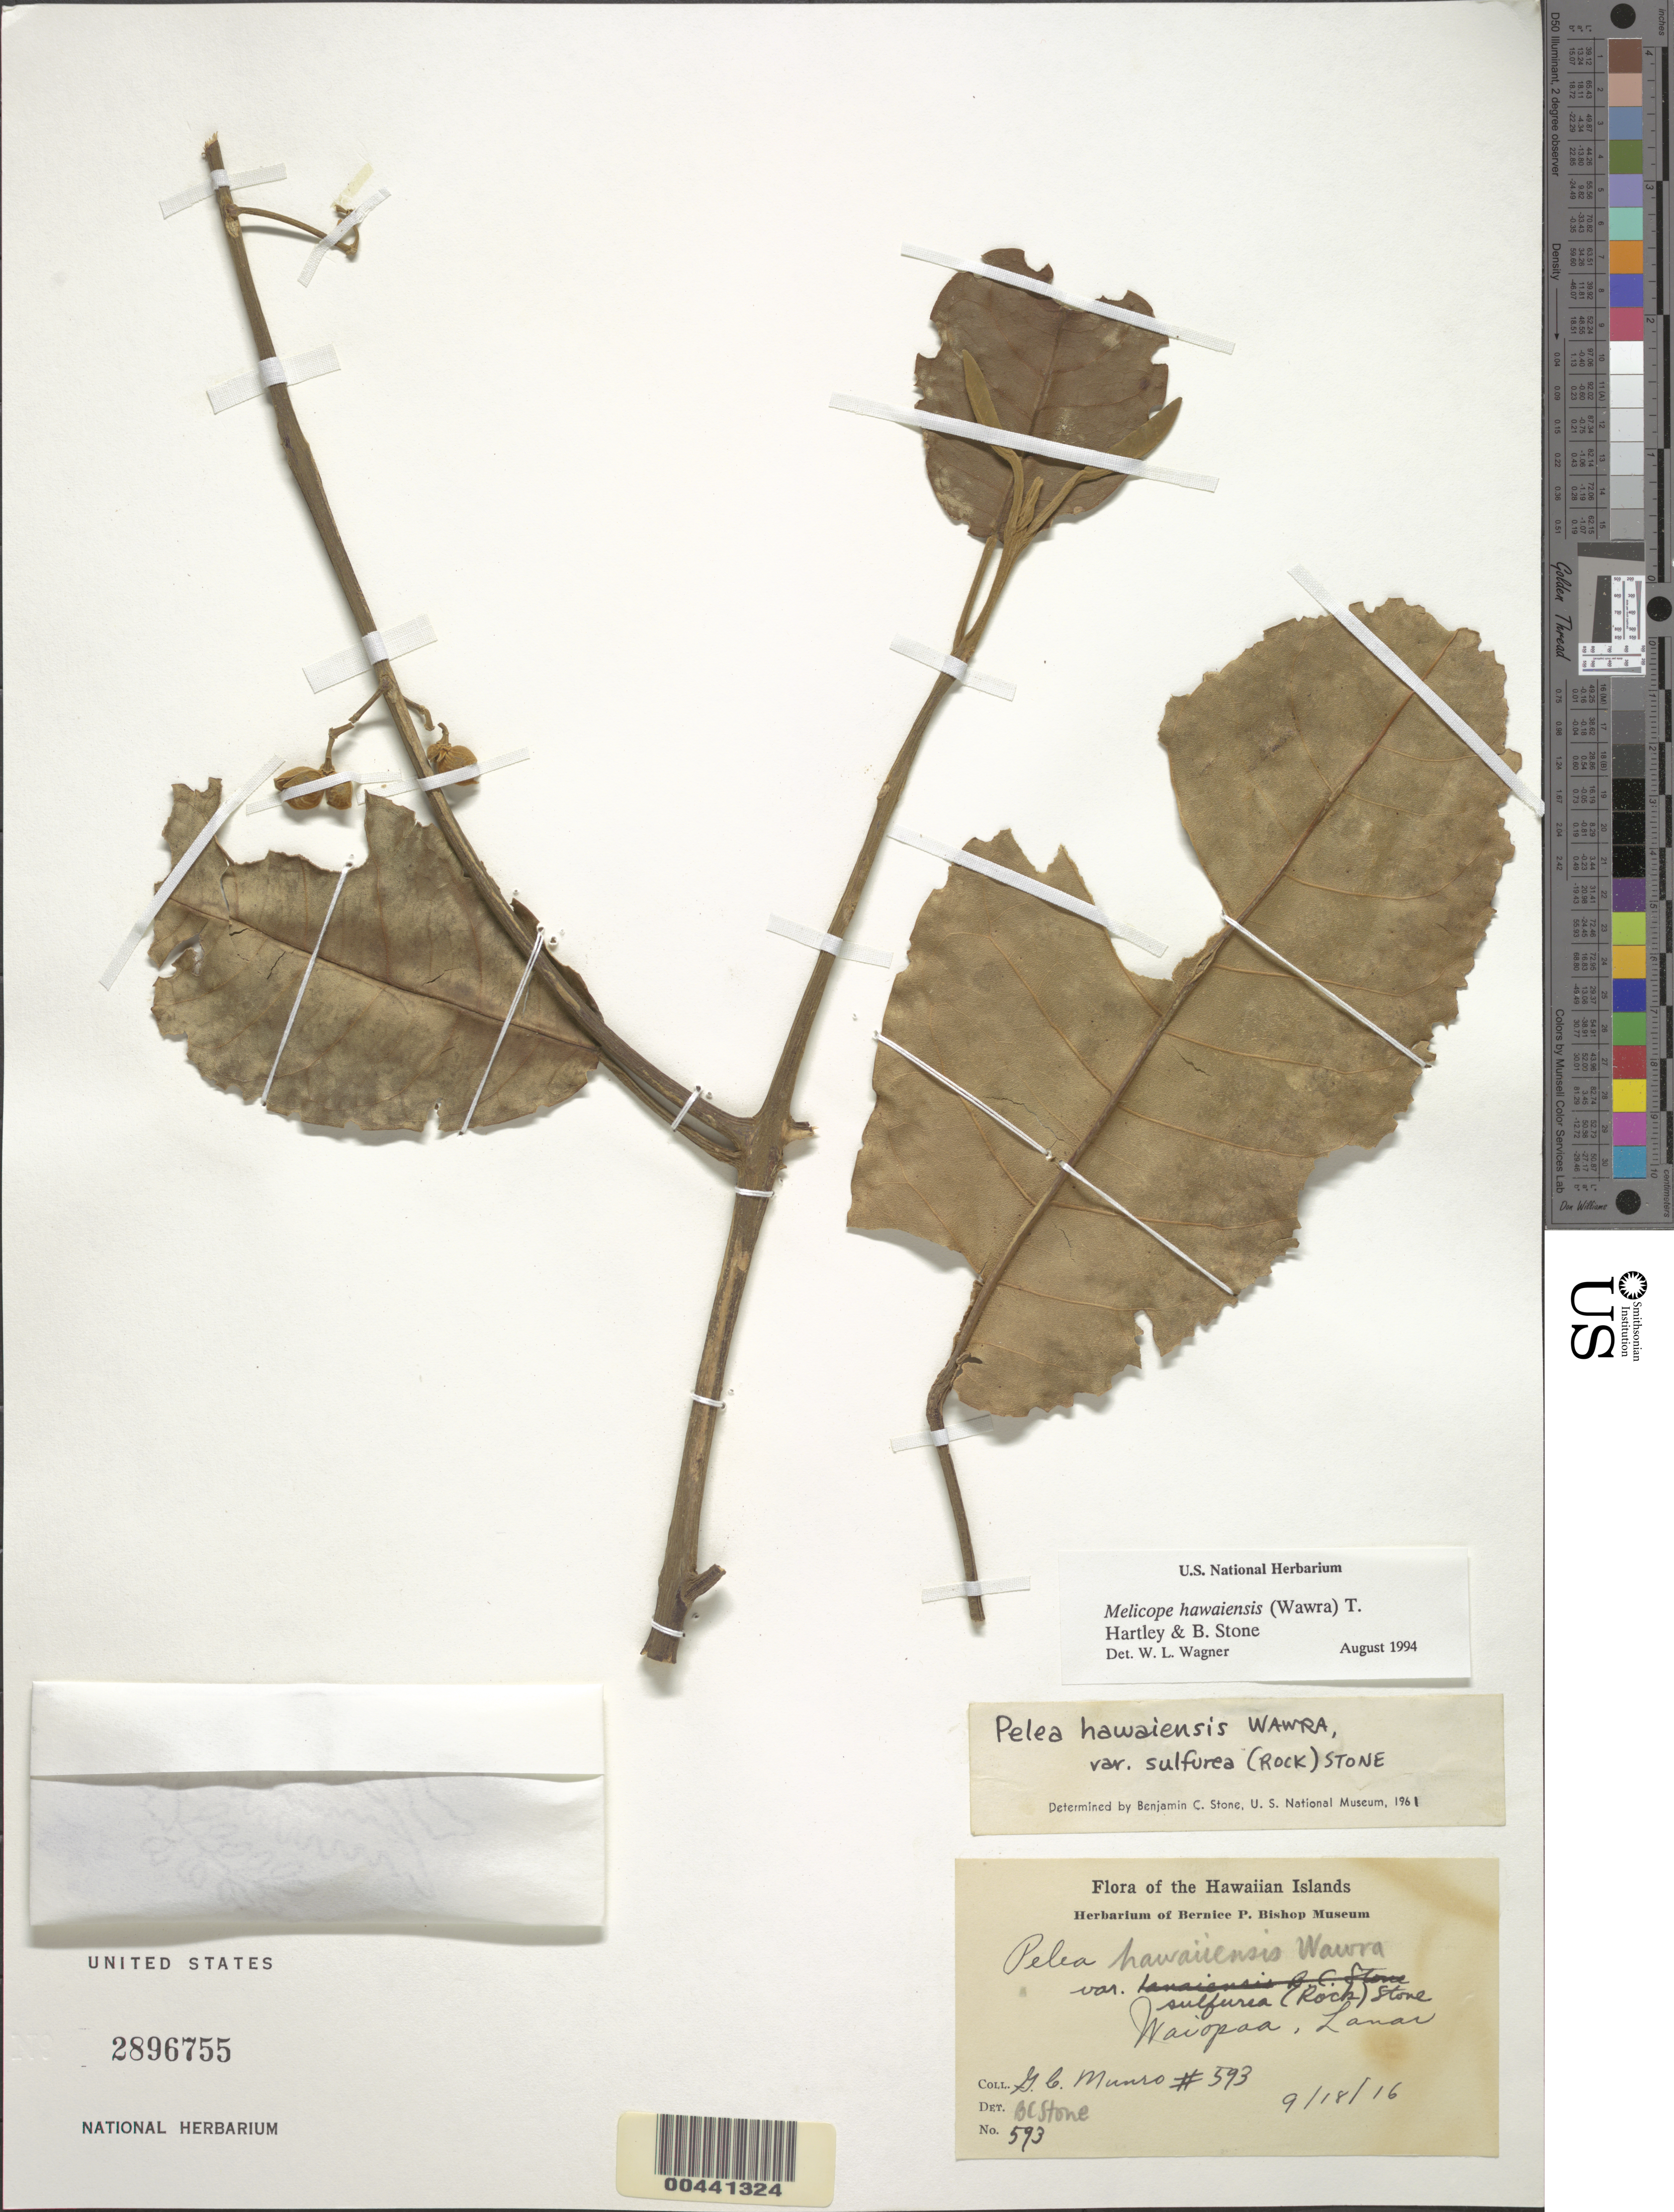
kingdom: Plantae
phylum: Tracheophyta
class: Magnoliopsida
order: Sapindales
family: Rutaceae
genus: Melicope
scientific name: Melicope hawaiensis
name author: (Wawra) T.G. Hartley & B.C. Stone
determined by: Wagner, W. L., (BOT), Smithsonian Institution - National Museum of Natural History (UNITED STATES)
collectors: G. C. Munro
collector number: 593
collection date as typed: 18 Sep 1916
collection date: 1916-09-18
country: United States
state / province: Hawaii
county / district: Maui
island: Lana'i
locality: Waiopaa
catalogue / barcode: US 2896755